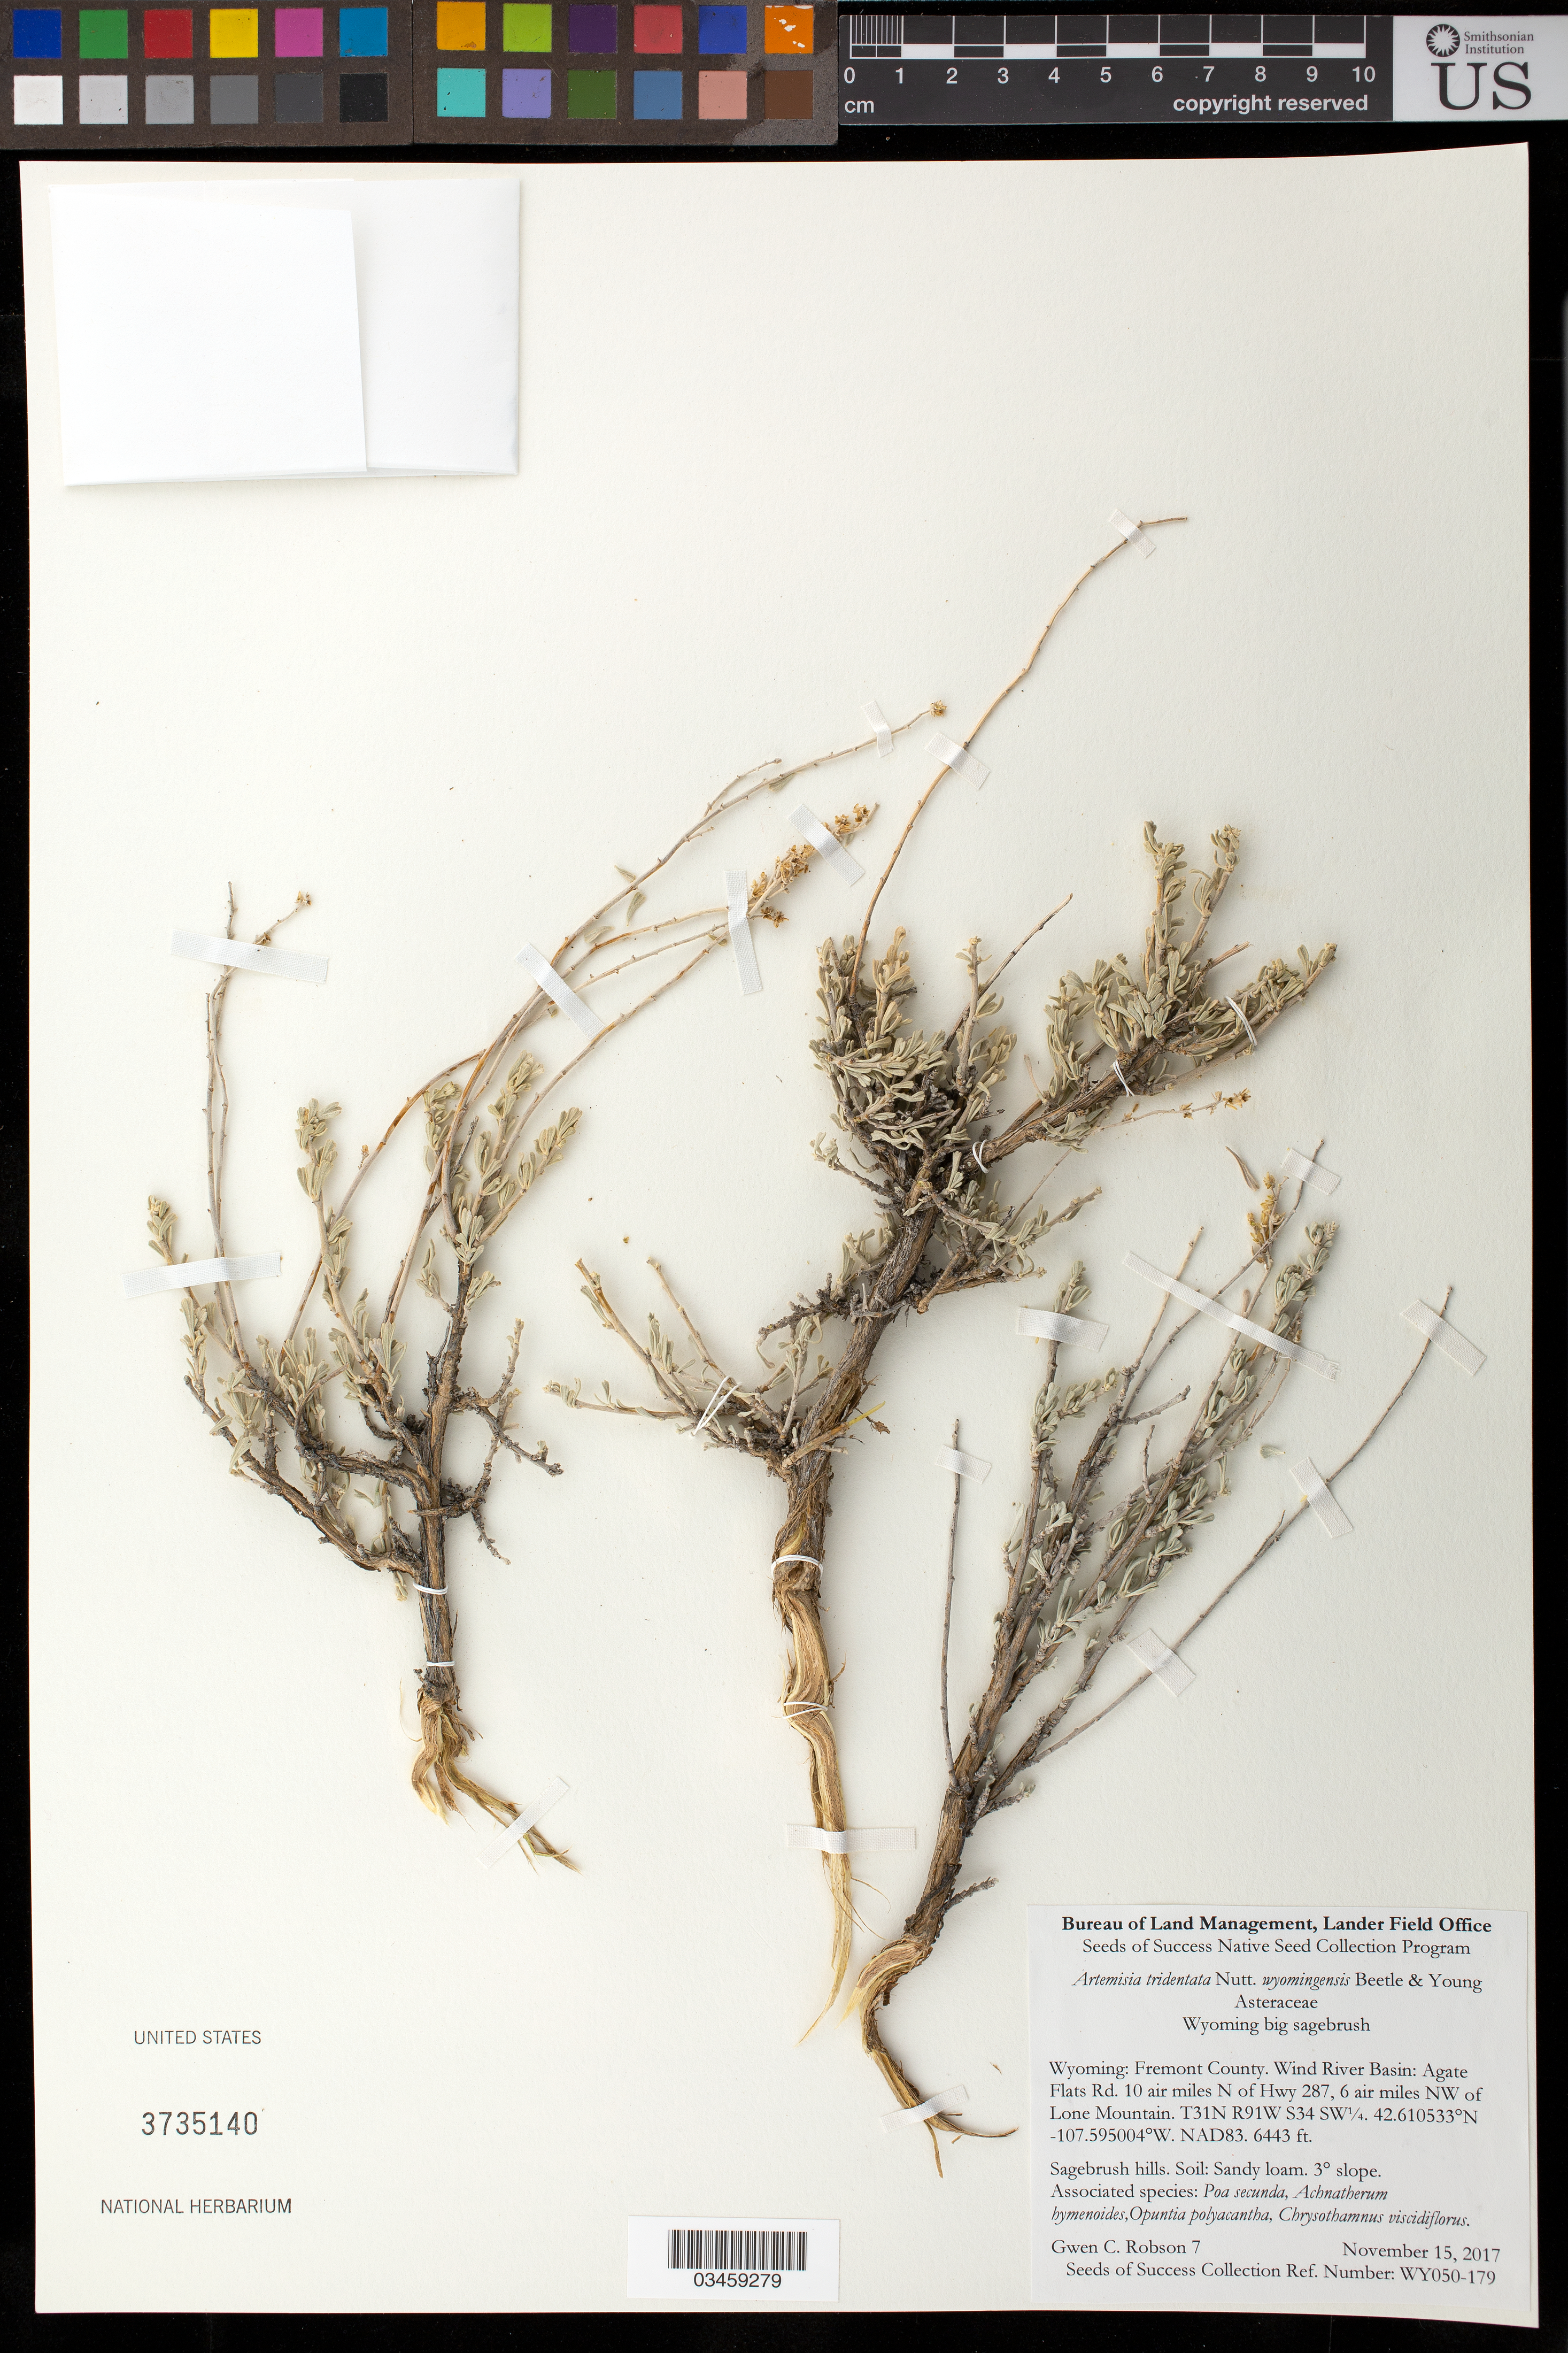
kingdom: Plantae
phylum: Tracheophyta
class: Magnoliopsida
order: Asterales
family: Asteraceae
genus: Artemisia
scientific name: Artemisia tridentata var. wyomingensis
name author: (Beetle & Young) S.L. Welsh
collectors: G. Robson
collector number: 7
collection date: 2017-11-15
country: United States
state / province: Wyoming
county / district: Fremont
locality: Wind River Basin, Agate Flats Rd., 10 air mi. N of Hwy 287, 6 air mi. NW of Lone Mtn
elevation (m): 1964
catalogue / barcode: US 3735140